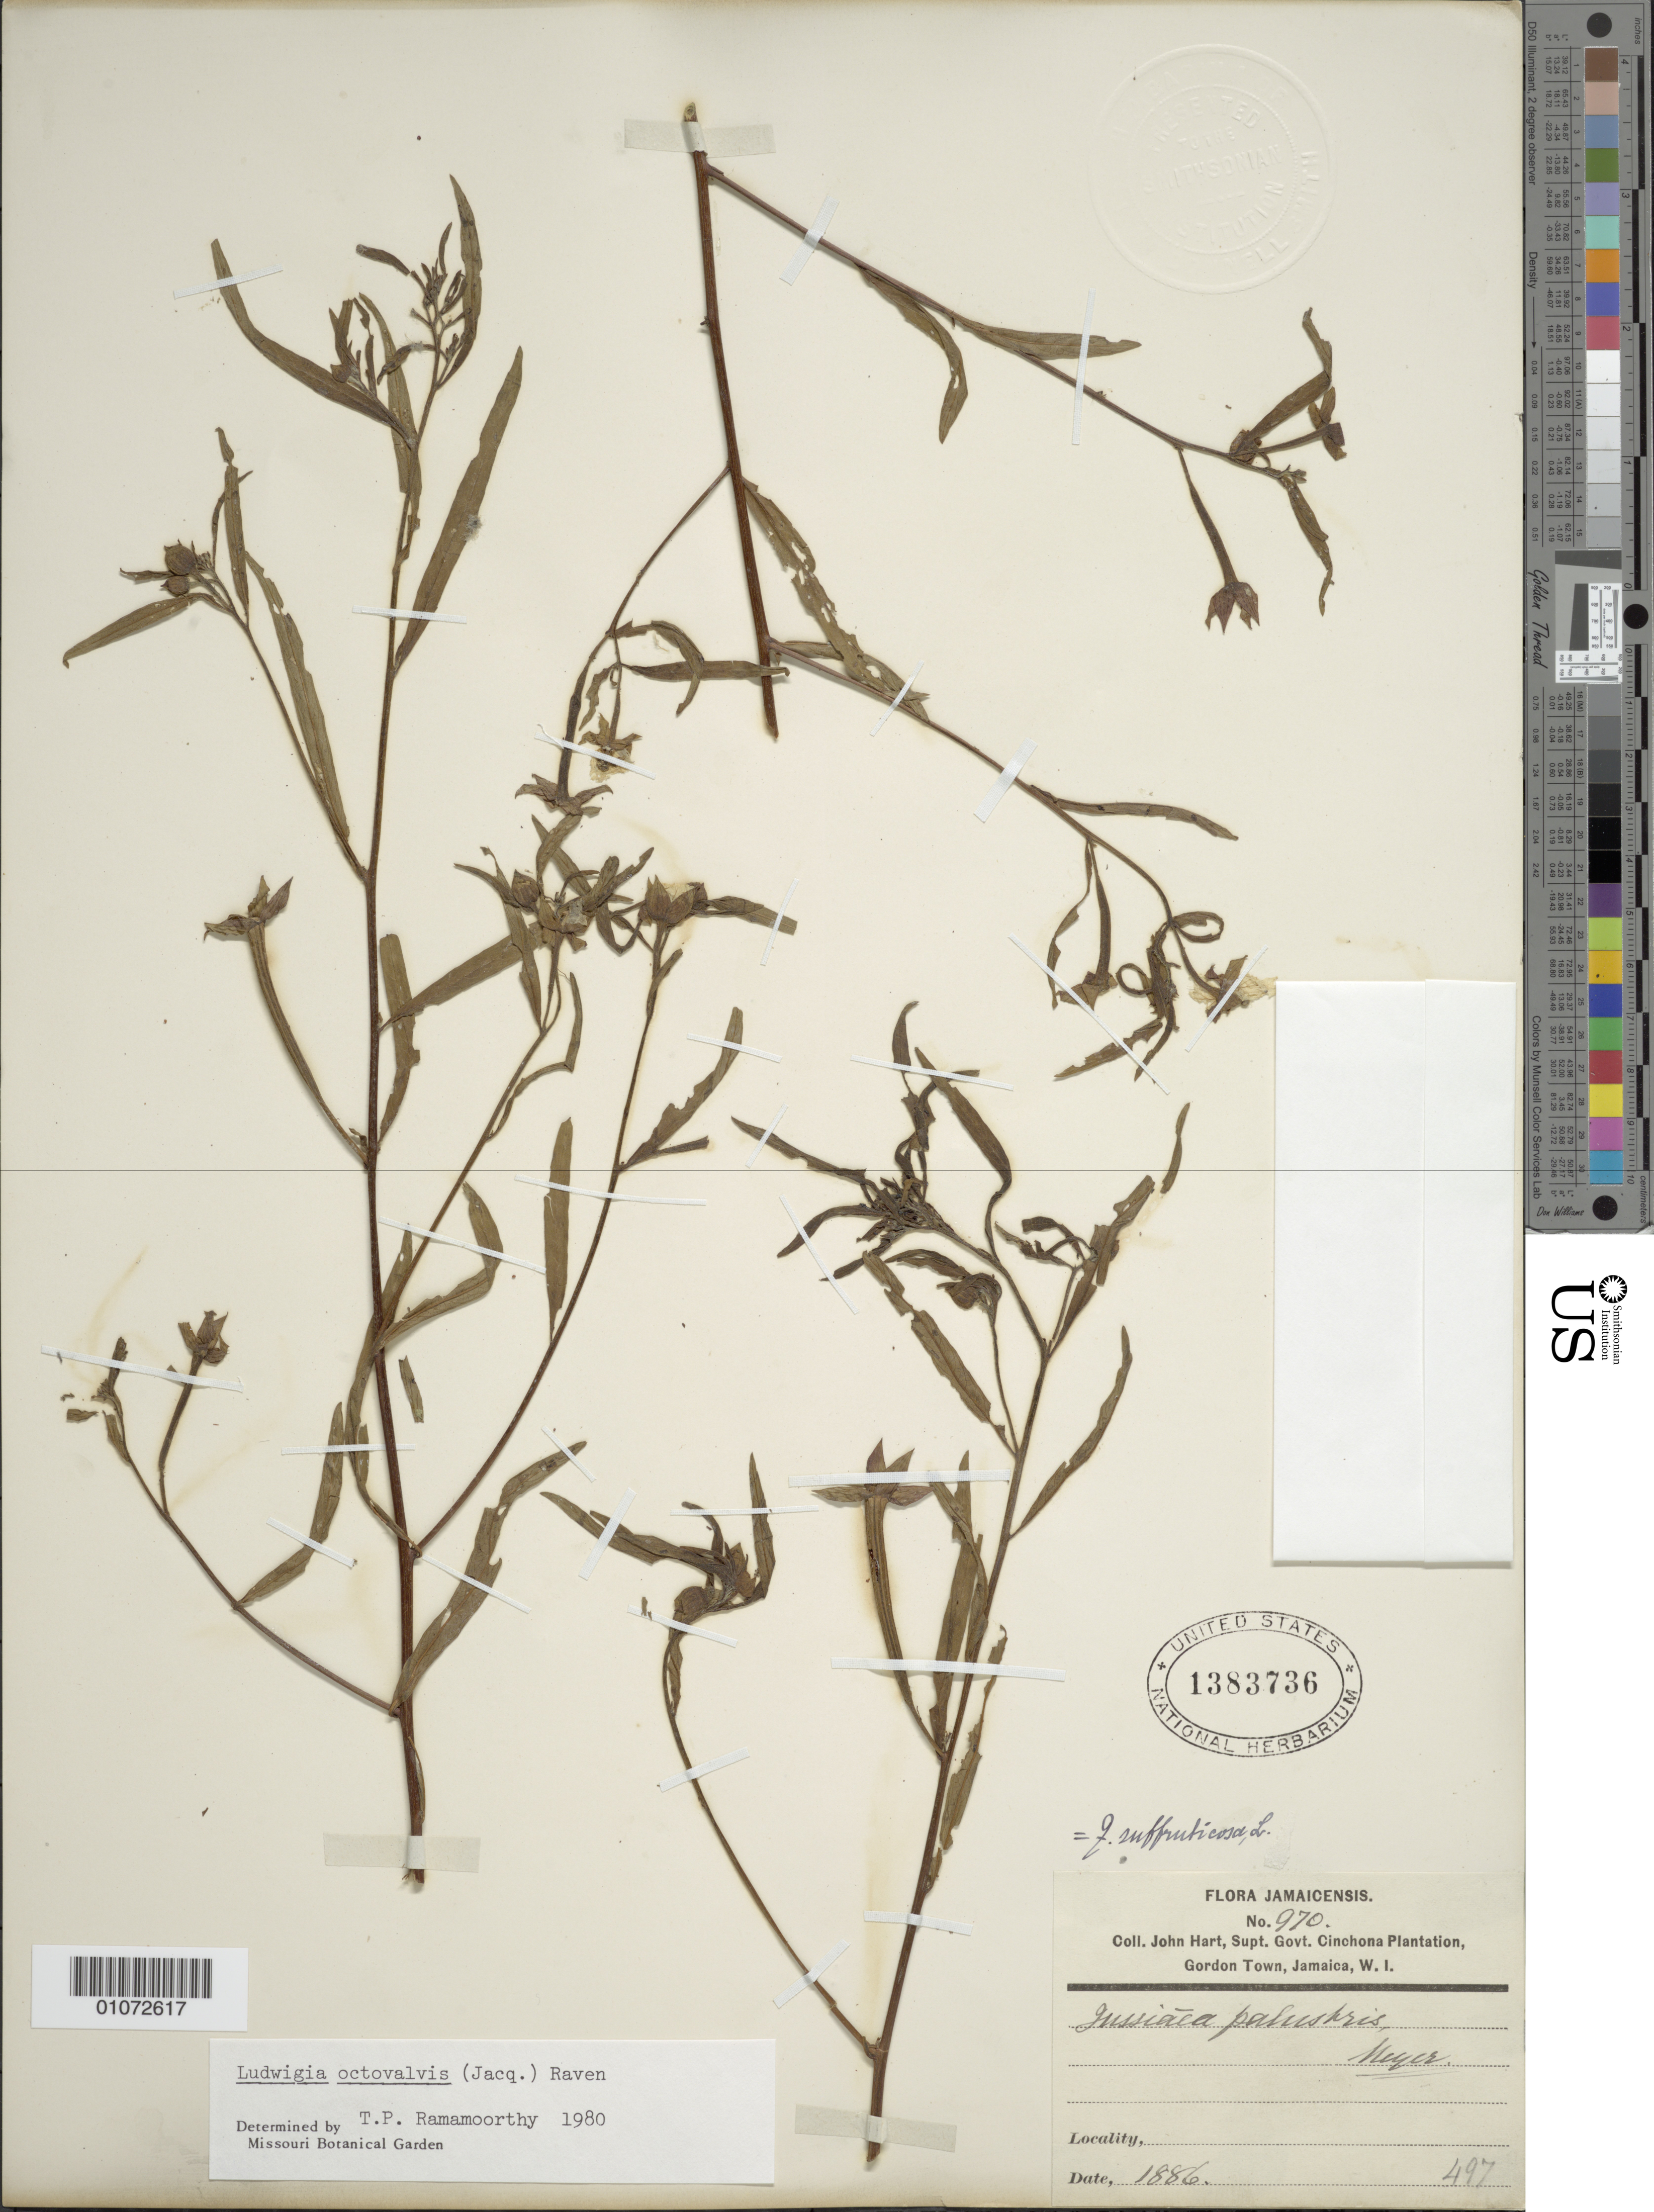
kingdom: Plantae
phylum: Tracheophyta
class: Magnoliopsida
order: Myrtales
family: Onagraceae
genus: Ludwigia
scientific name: Ludwigia octovalvis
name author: (Jacq.) P.H. Raven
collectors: J. Hart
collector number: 970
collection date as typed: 01 Jan 1886 to 31 Dec 1886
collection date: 1886-01-01/1886-12-31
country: Jamaica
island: Jamaica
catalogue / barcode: US 1383736